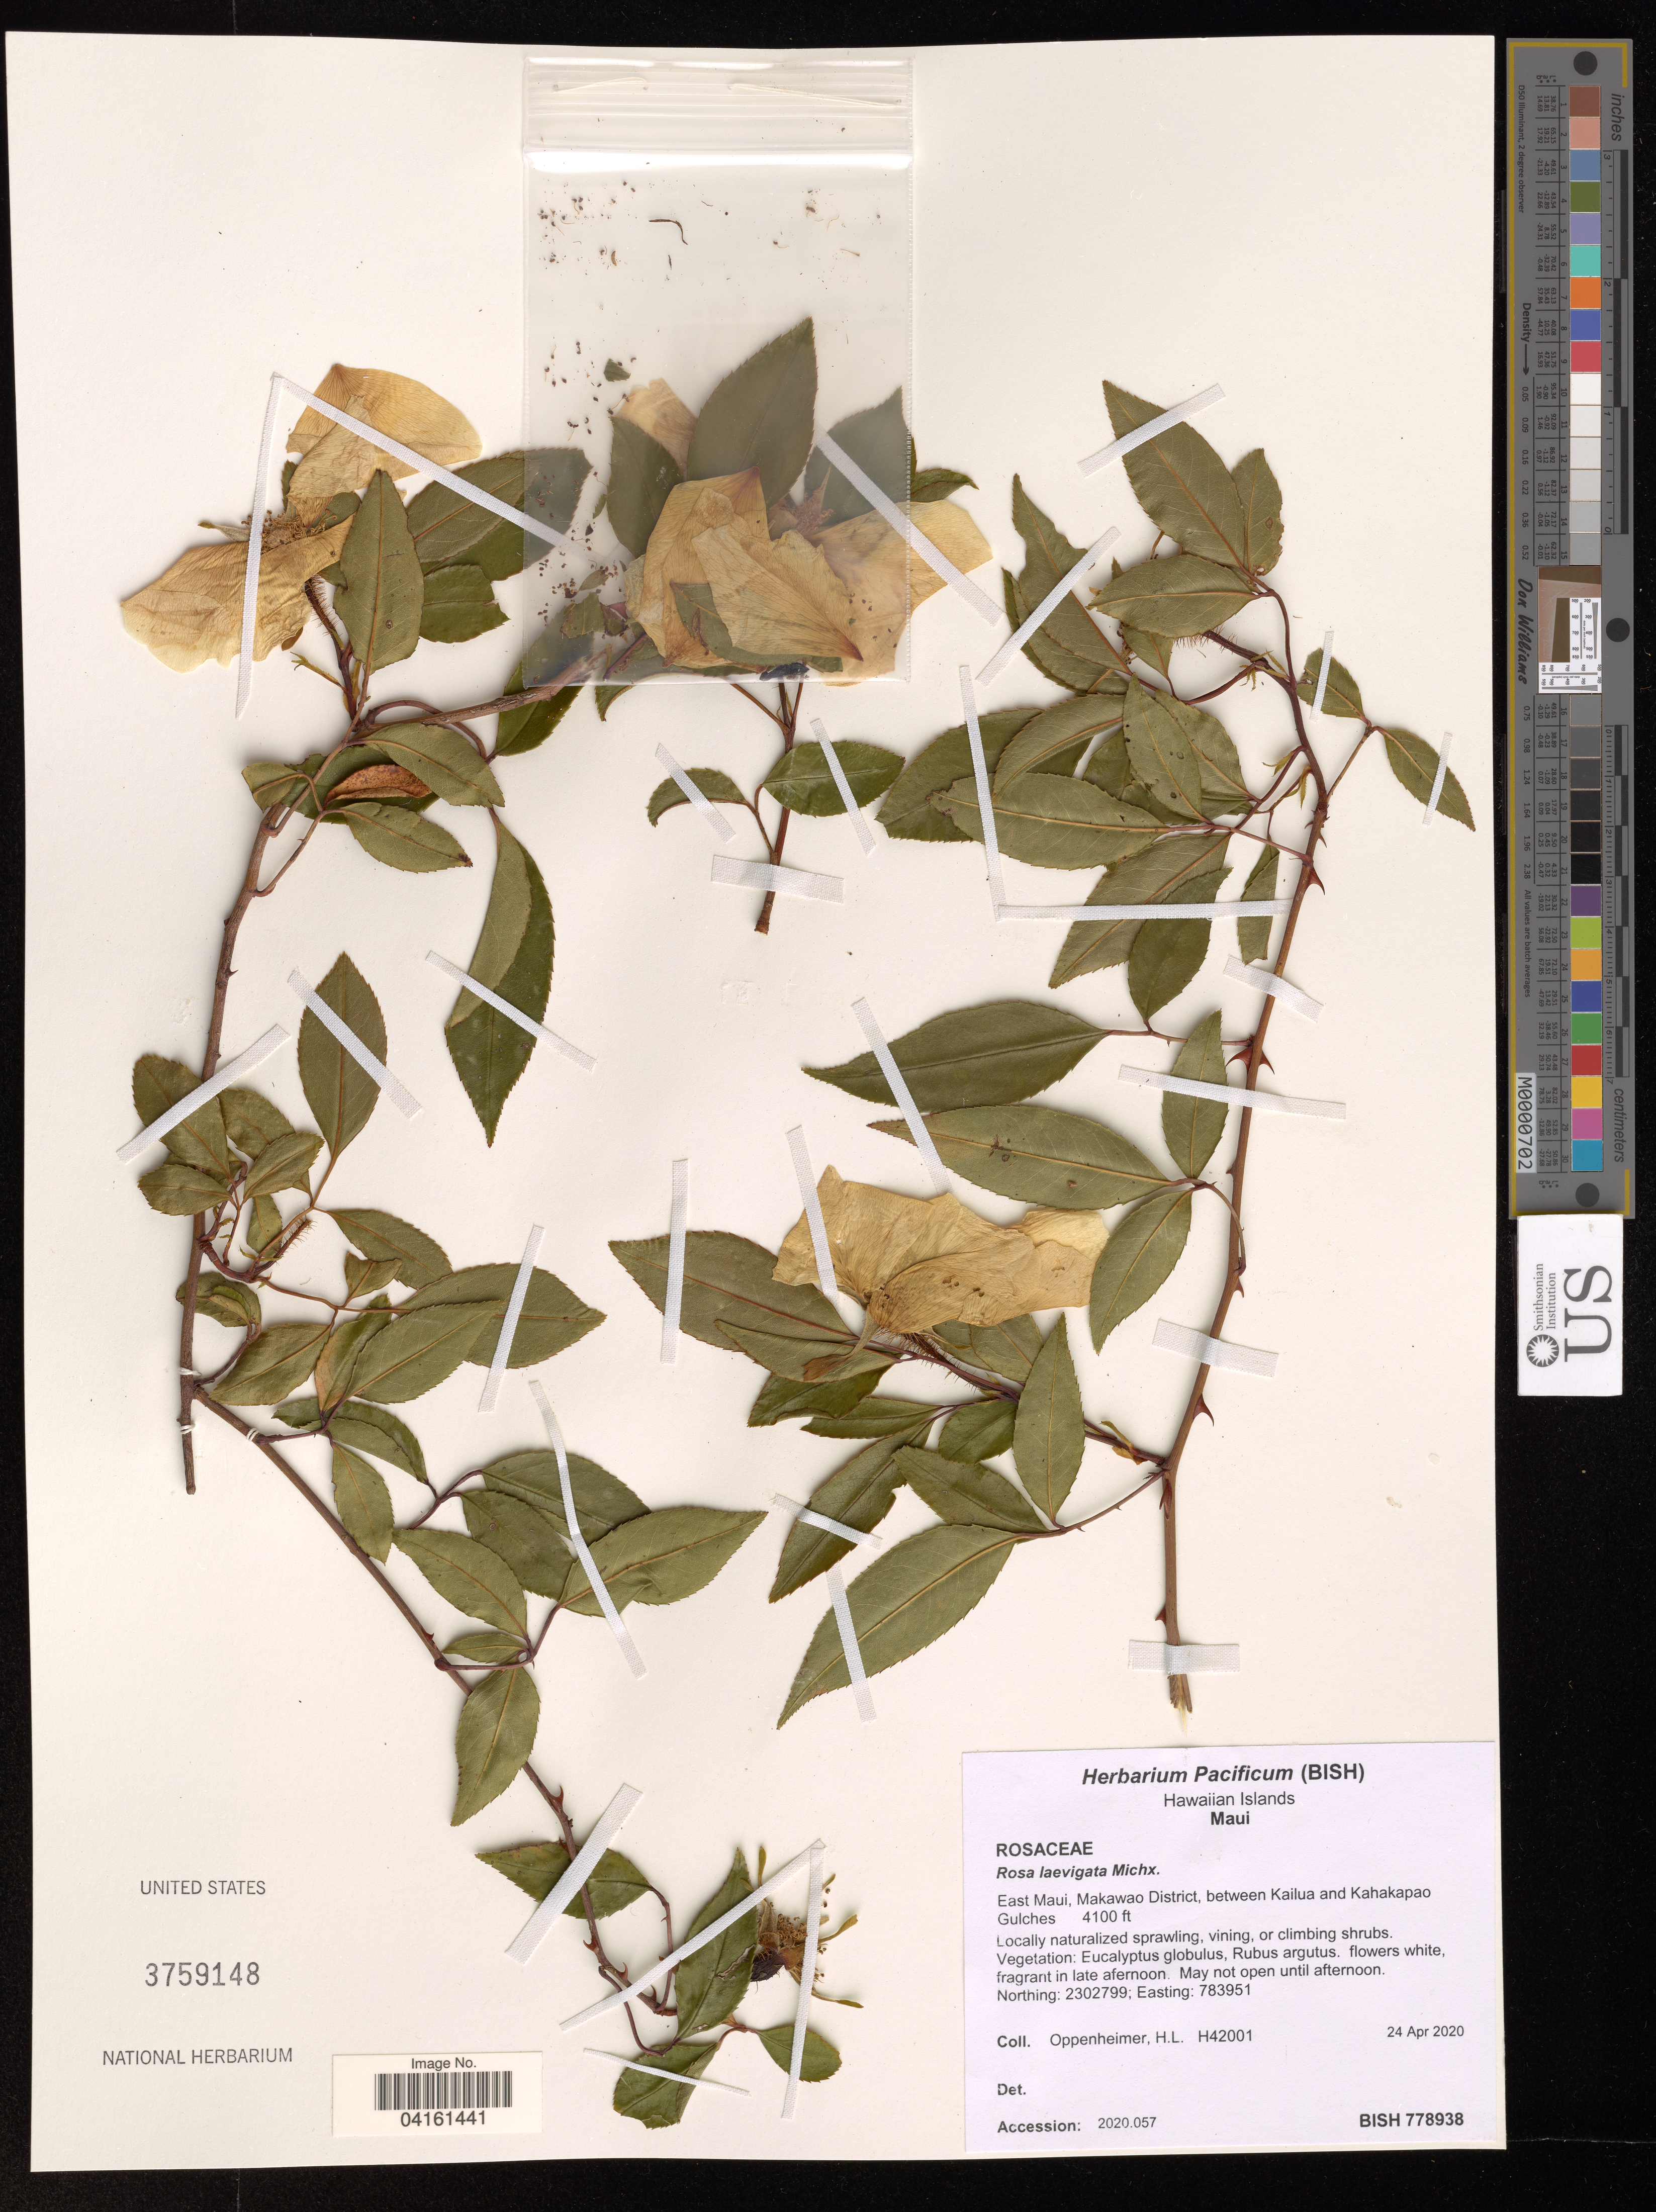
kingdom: Plantae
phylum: Tracheophyta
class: Magnoliopsida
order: Rosales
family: Rosaceae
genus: Rosa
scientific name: Rosa laevigata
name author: Michx.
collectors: H. L. Oppenheimer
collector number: H42001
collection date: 2020-04-24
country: United States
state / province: Hawaii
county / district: Maui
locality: East Maui, Makawao District, between Kailua and Kahakapao Gulches.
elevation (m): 1250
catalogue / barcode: US 3759148